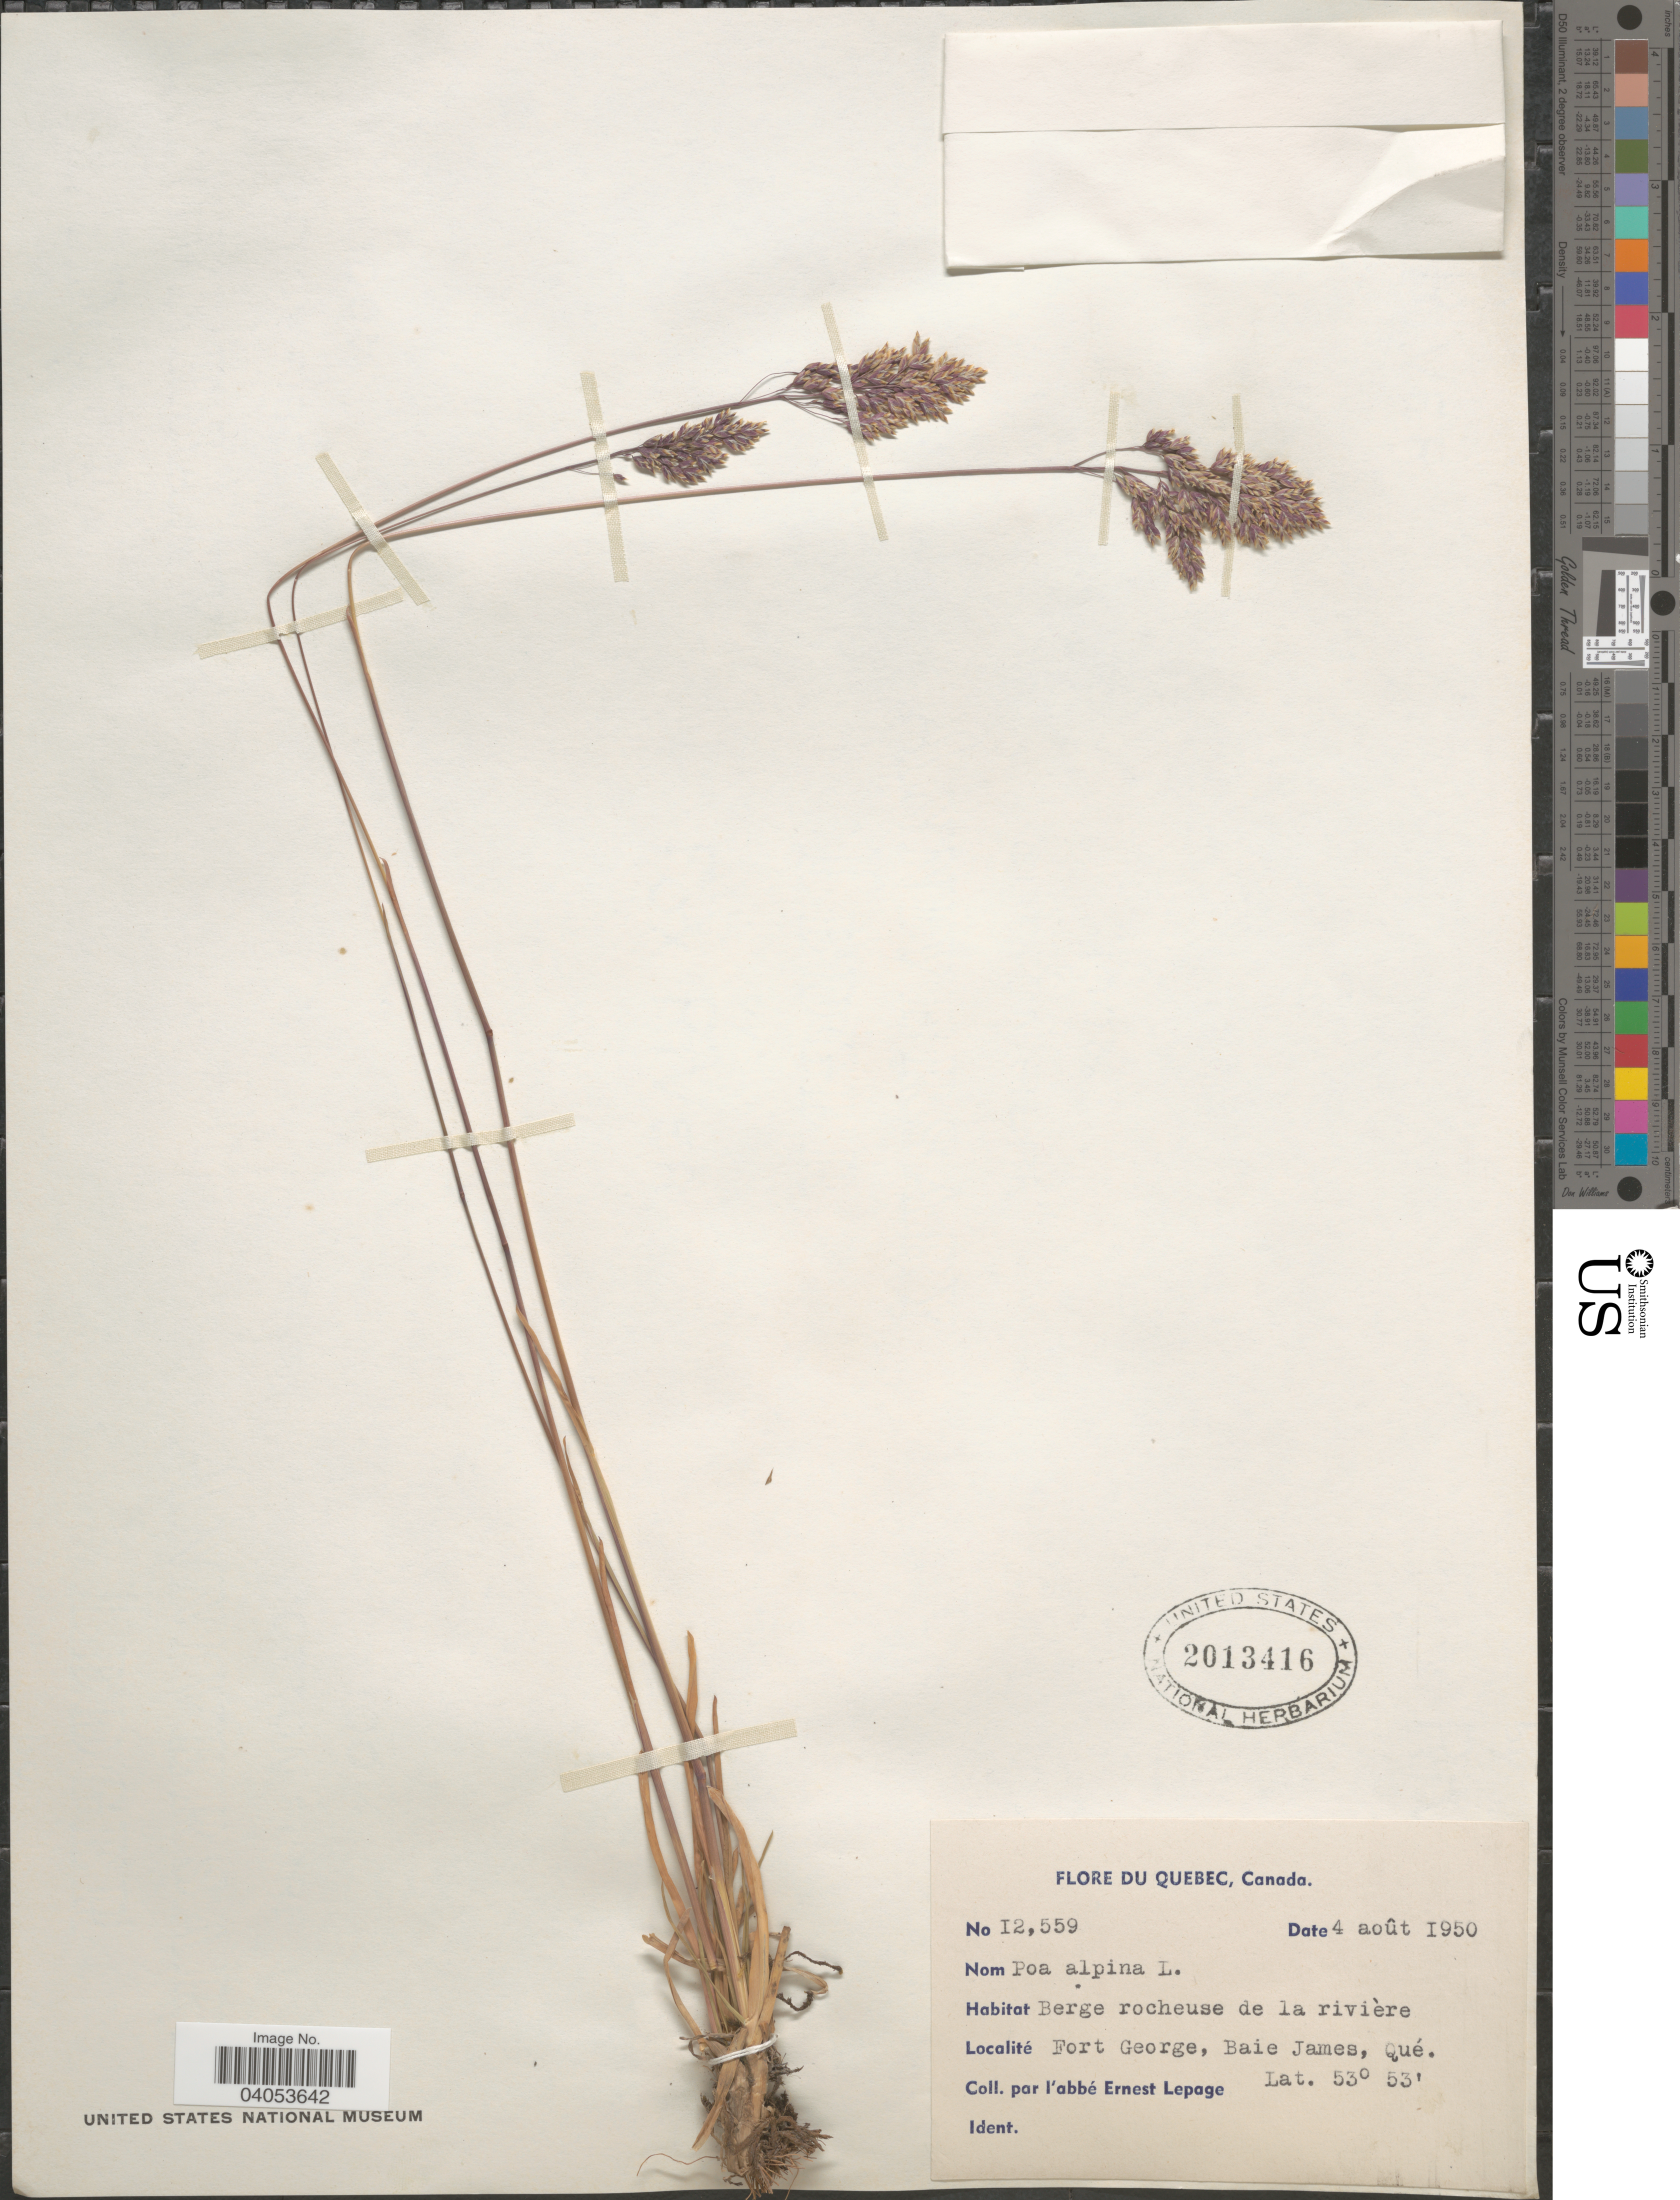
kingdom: Plantae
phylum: Tracheophyta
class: Liliopsida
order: Poales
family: Poaceae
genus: Poa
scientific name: Poa alpina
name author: L.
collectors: E. Lepage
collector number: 12559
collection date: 1950-08-04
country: Canada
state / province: Quebec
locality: Fort George, Baie James.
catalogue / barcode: US 2013416